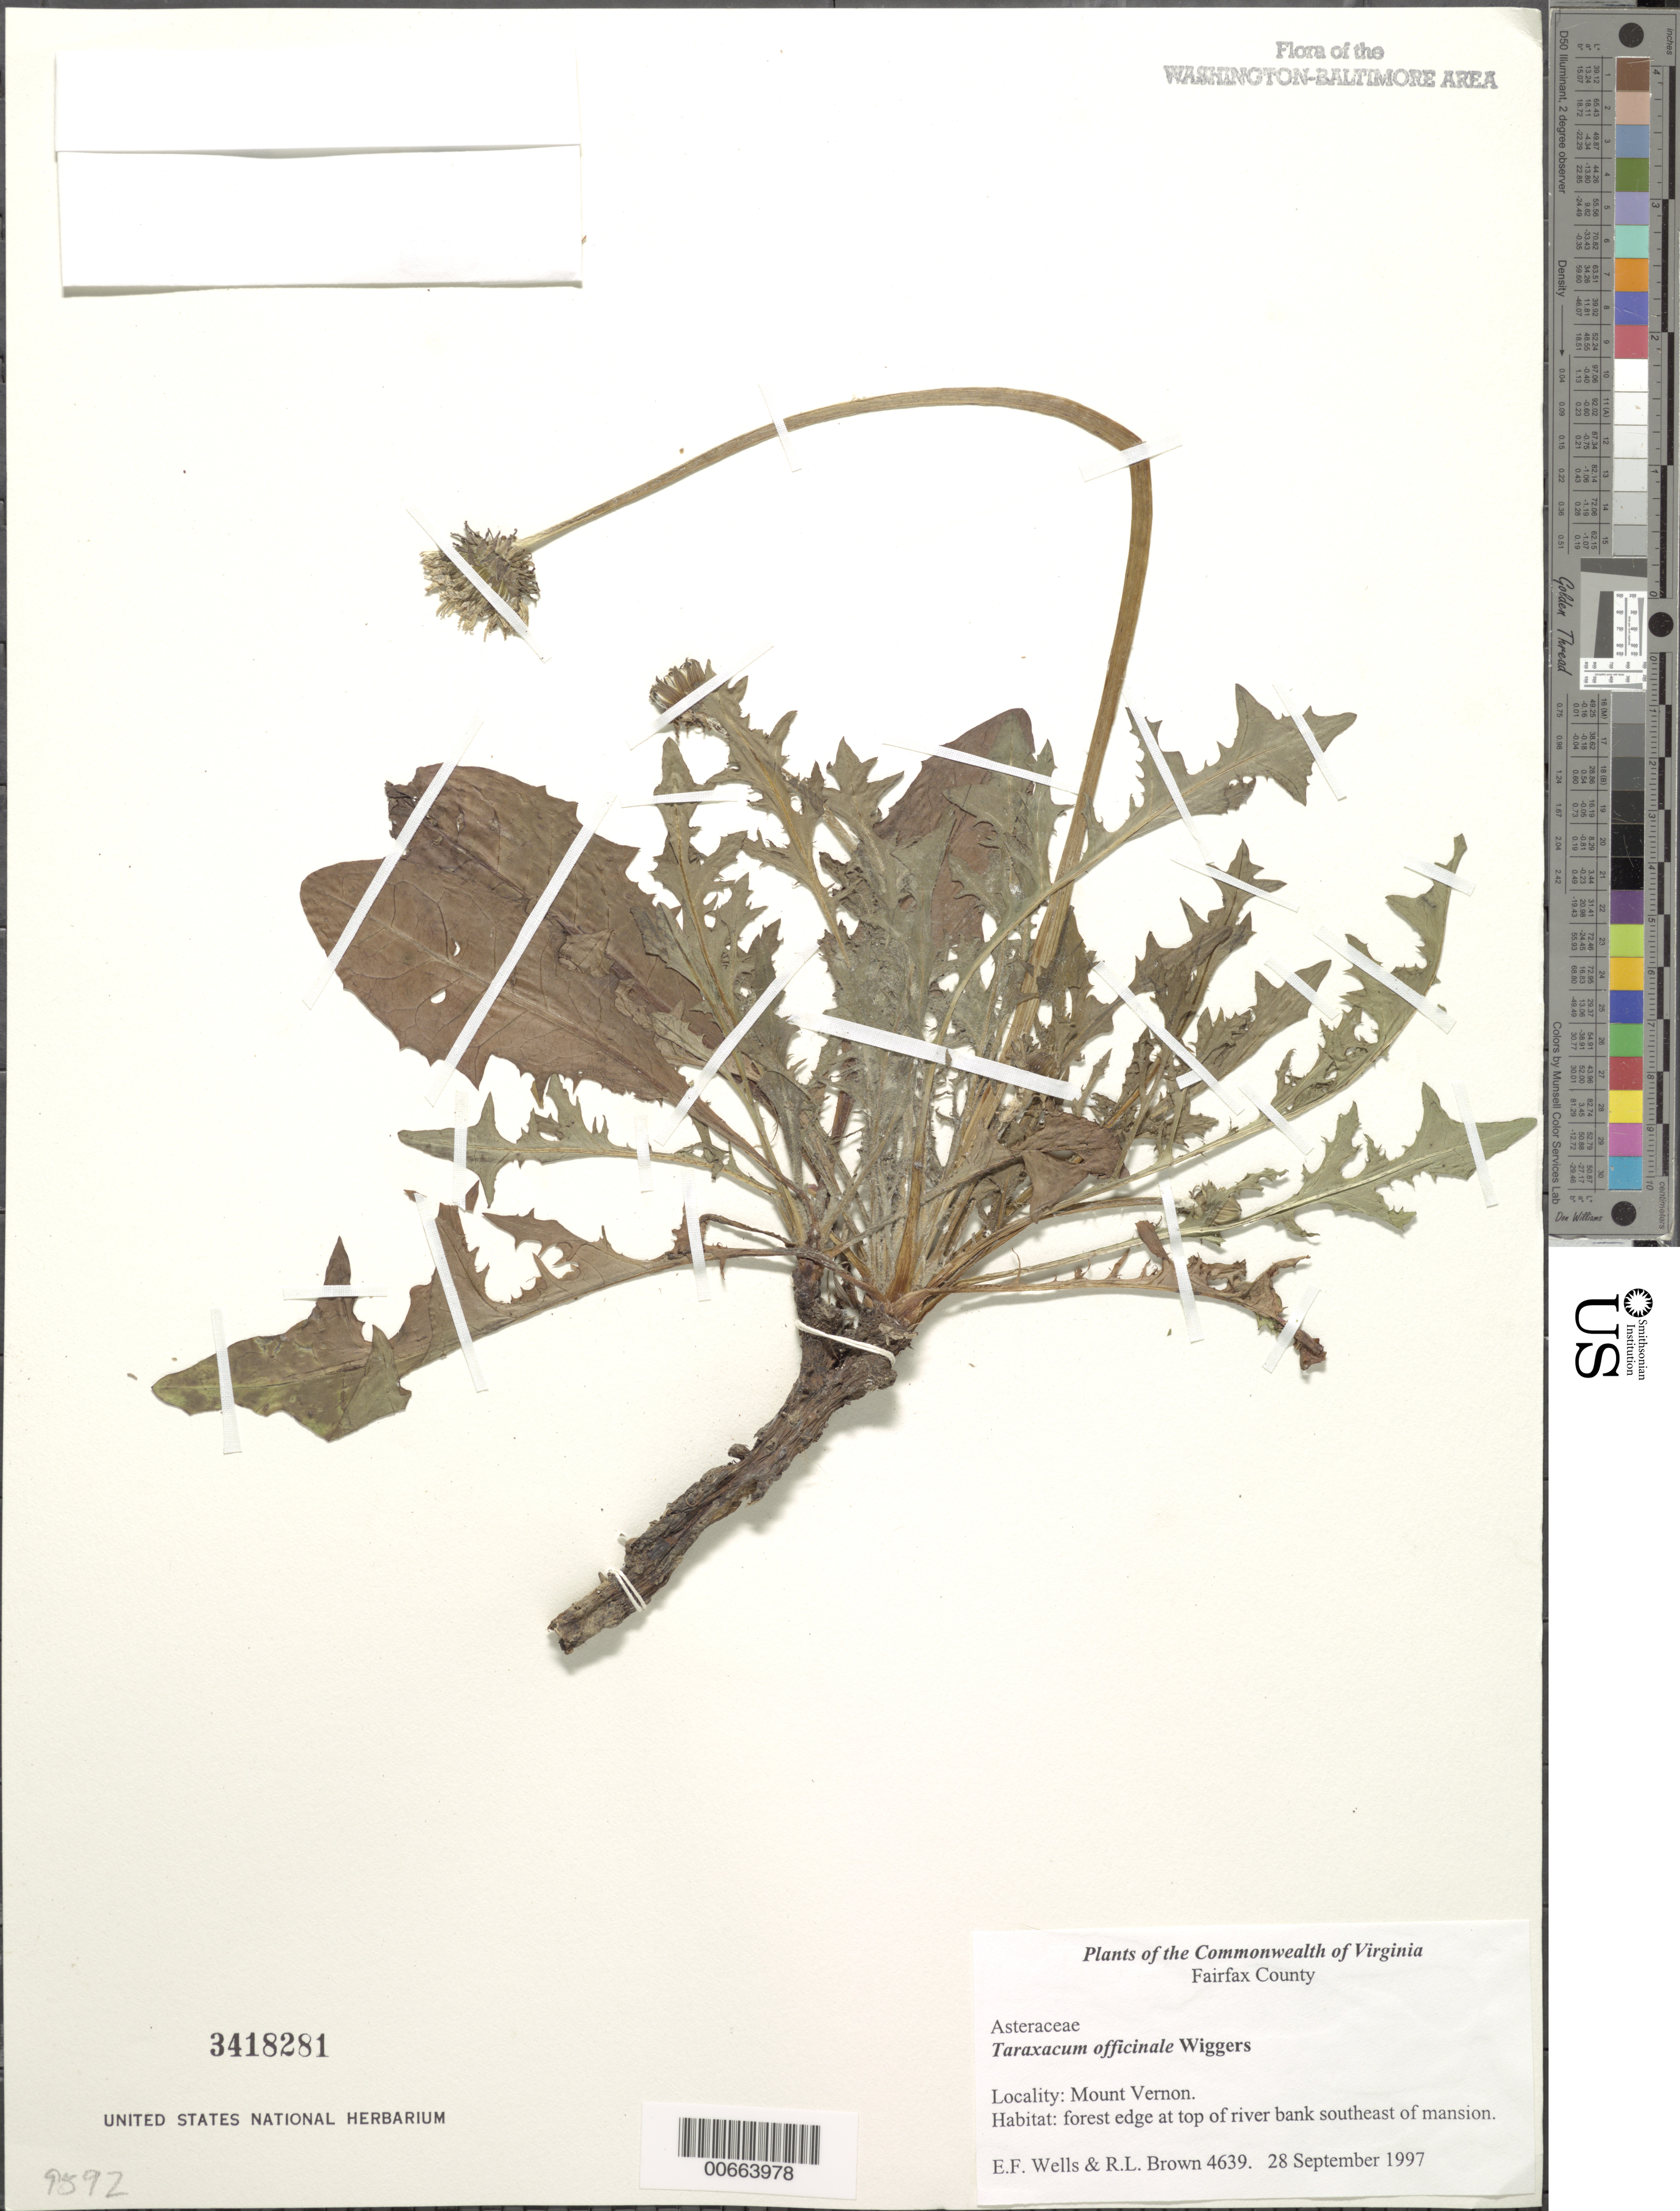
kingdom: Plantae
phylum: Tracheophyta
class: Magnoliopsida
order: Asterales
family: Asteraceae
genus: Taraxacum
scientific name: Taraxacum officinale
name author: G.H. Weber ex F.H. Wigg.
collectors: E. F. Wells & R. L. Brown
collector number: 4639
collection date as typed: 28 Sep 1997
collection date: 1997-09-28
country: United States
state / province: Virginia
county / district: Fairfax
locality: Mount Vernon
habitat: forest edge at top of river bank southeast of mansion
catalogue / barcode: US 3418281